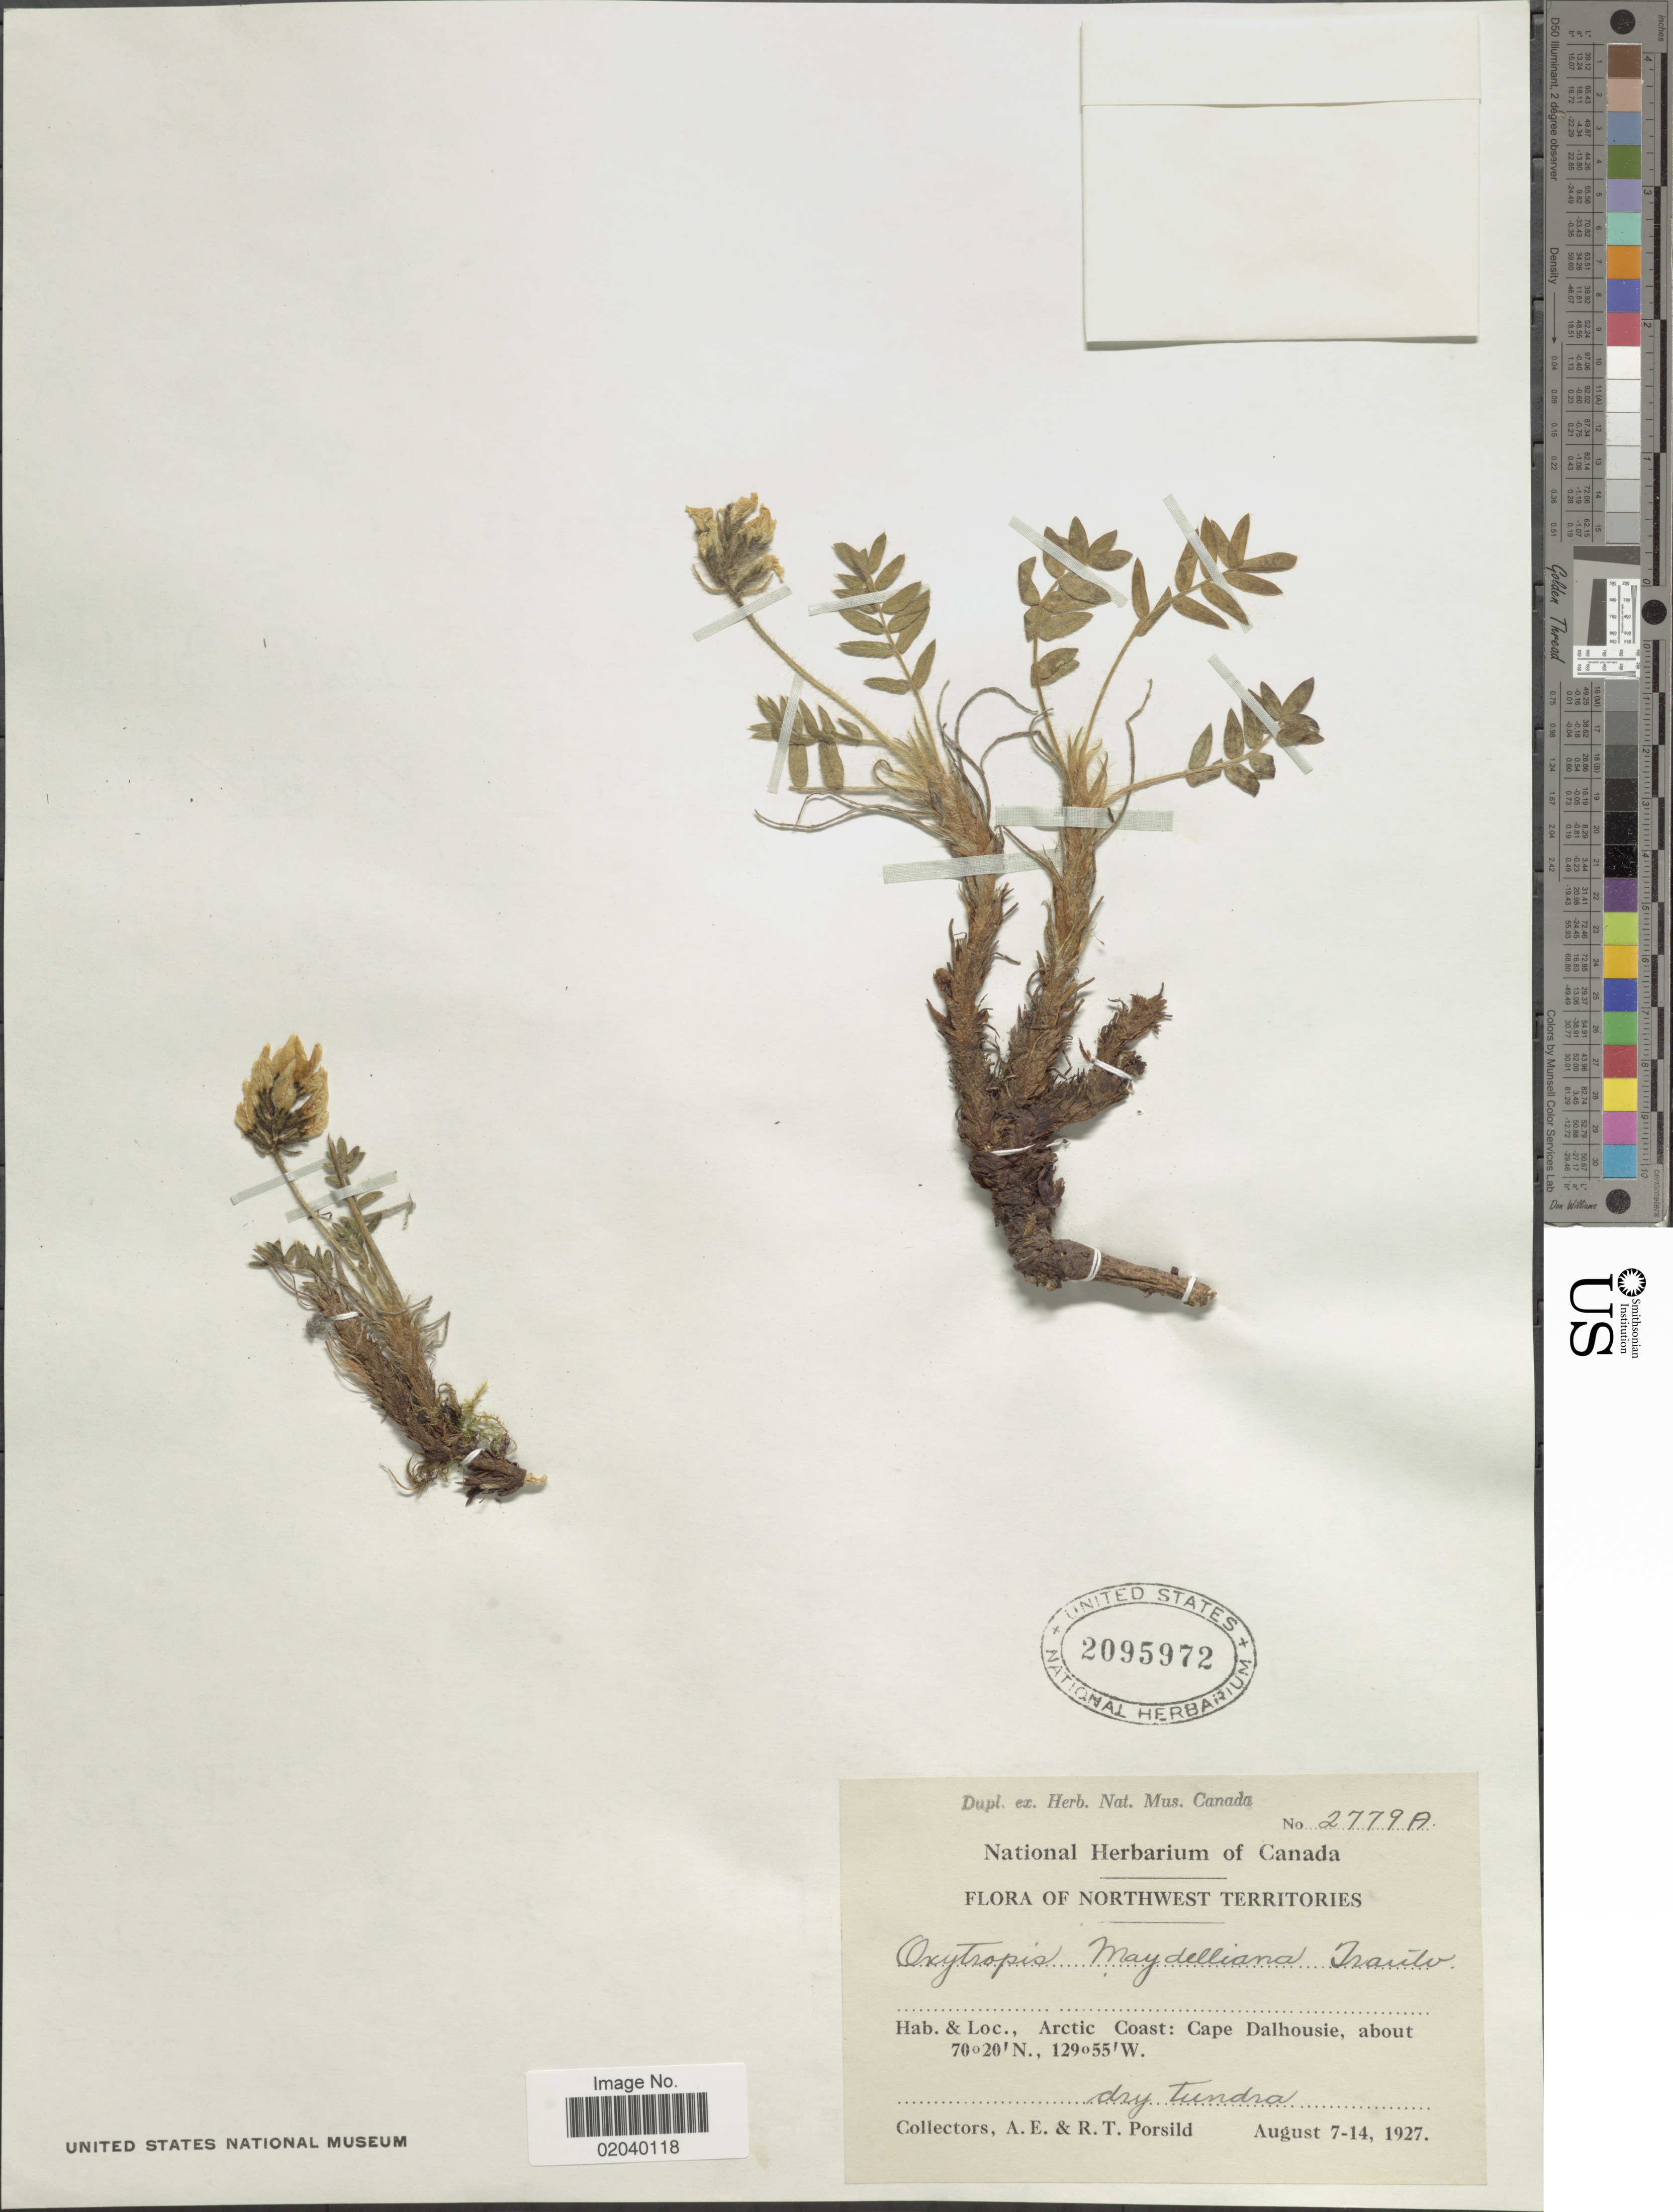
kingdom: Plantae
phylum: Tracheophyta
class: Magnoliopsida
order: Fabales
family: Fabaceae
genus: Oxytropis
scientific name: Oxytropis maydelliana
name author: Trautv.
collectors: A. E. Porsild & R. T. Porsild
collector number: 2779A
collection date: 1927-08-07/1927-08-14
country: Canada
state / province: Northwest Territories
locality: Arctic Coast: Cape Dalhousie, dry tundra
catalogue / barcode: US 2095972